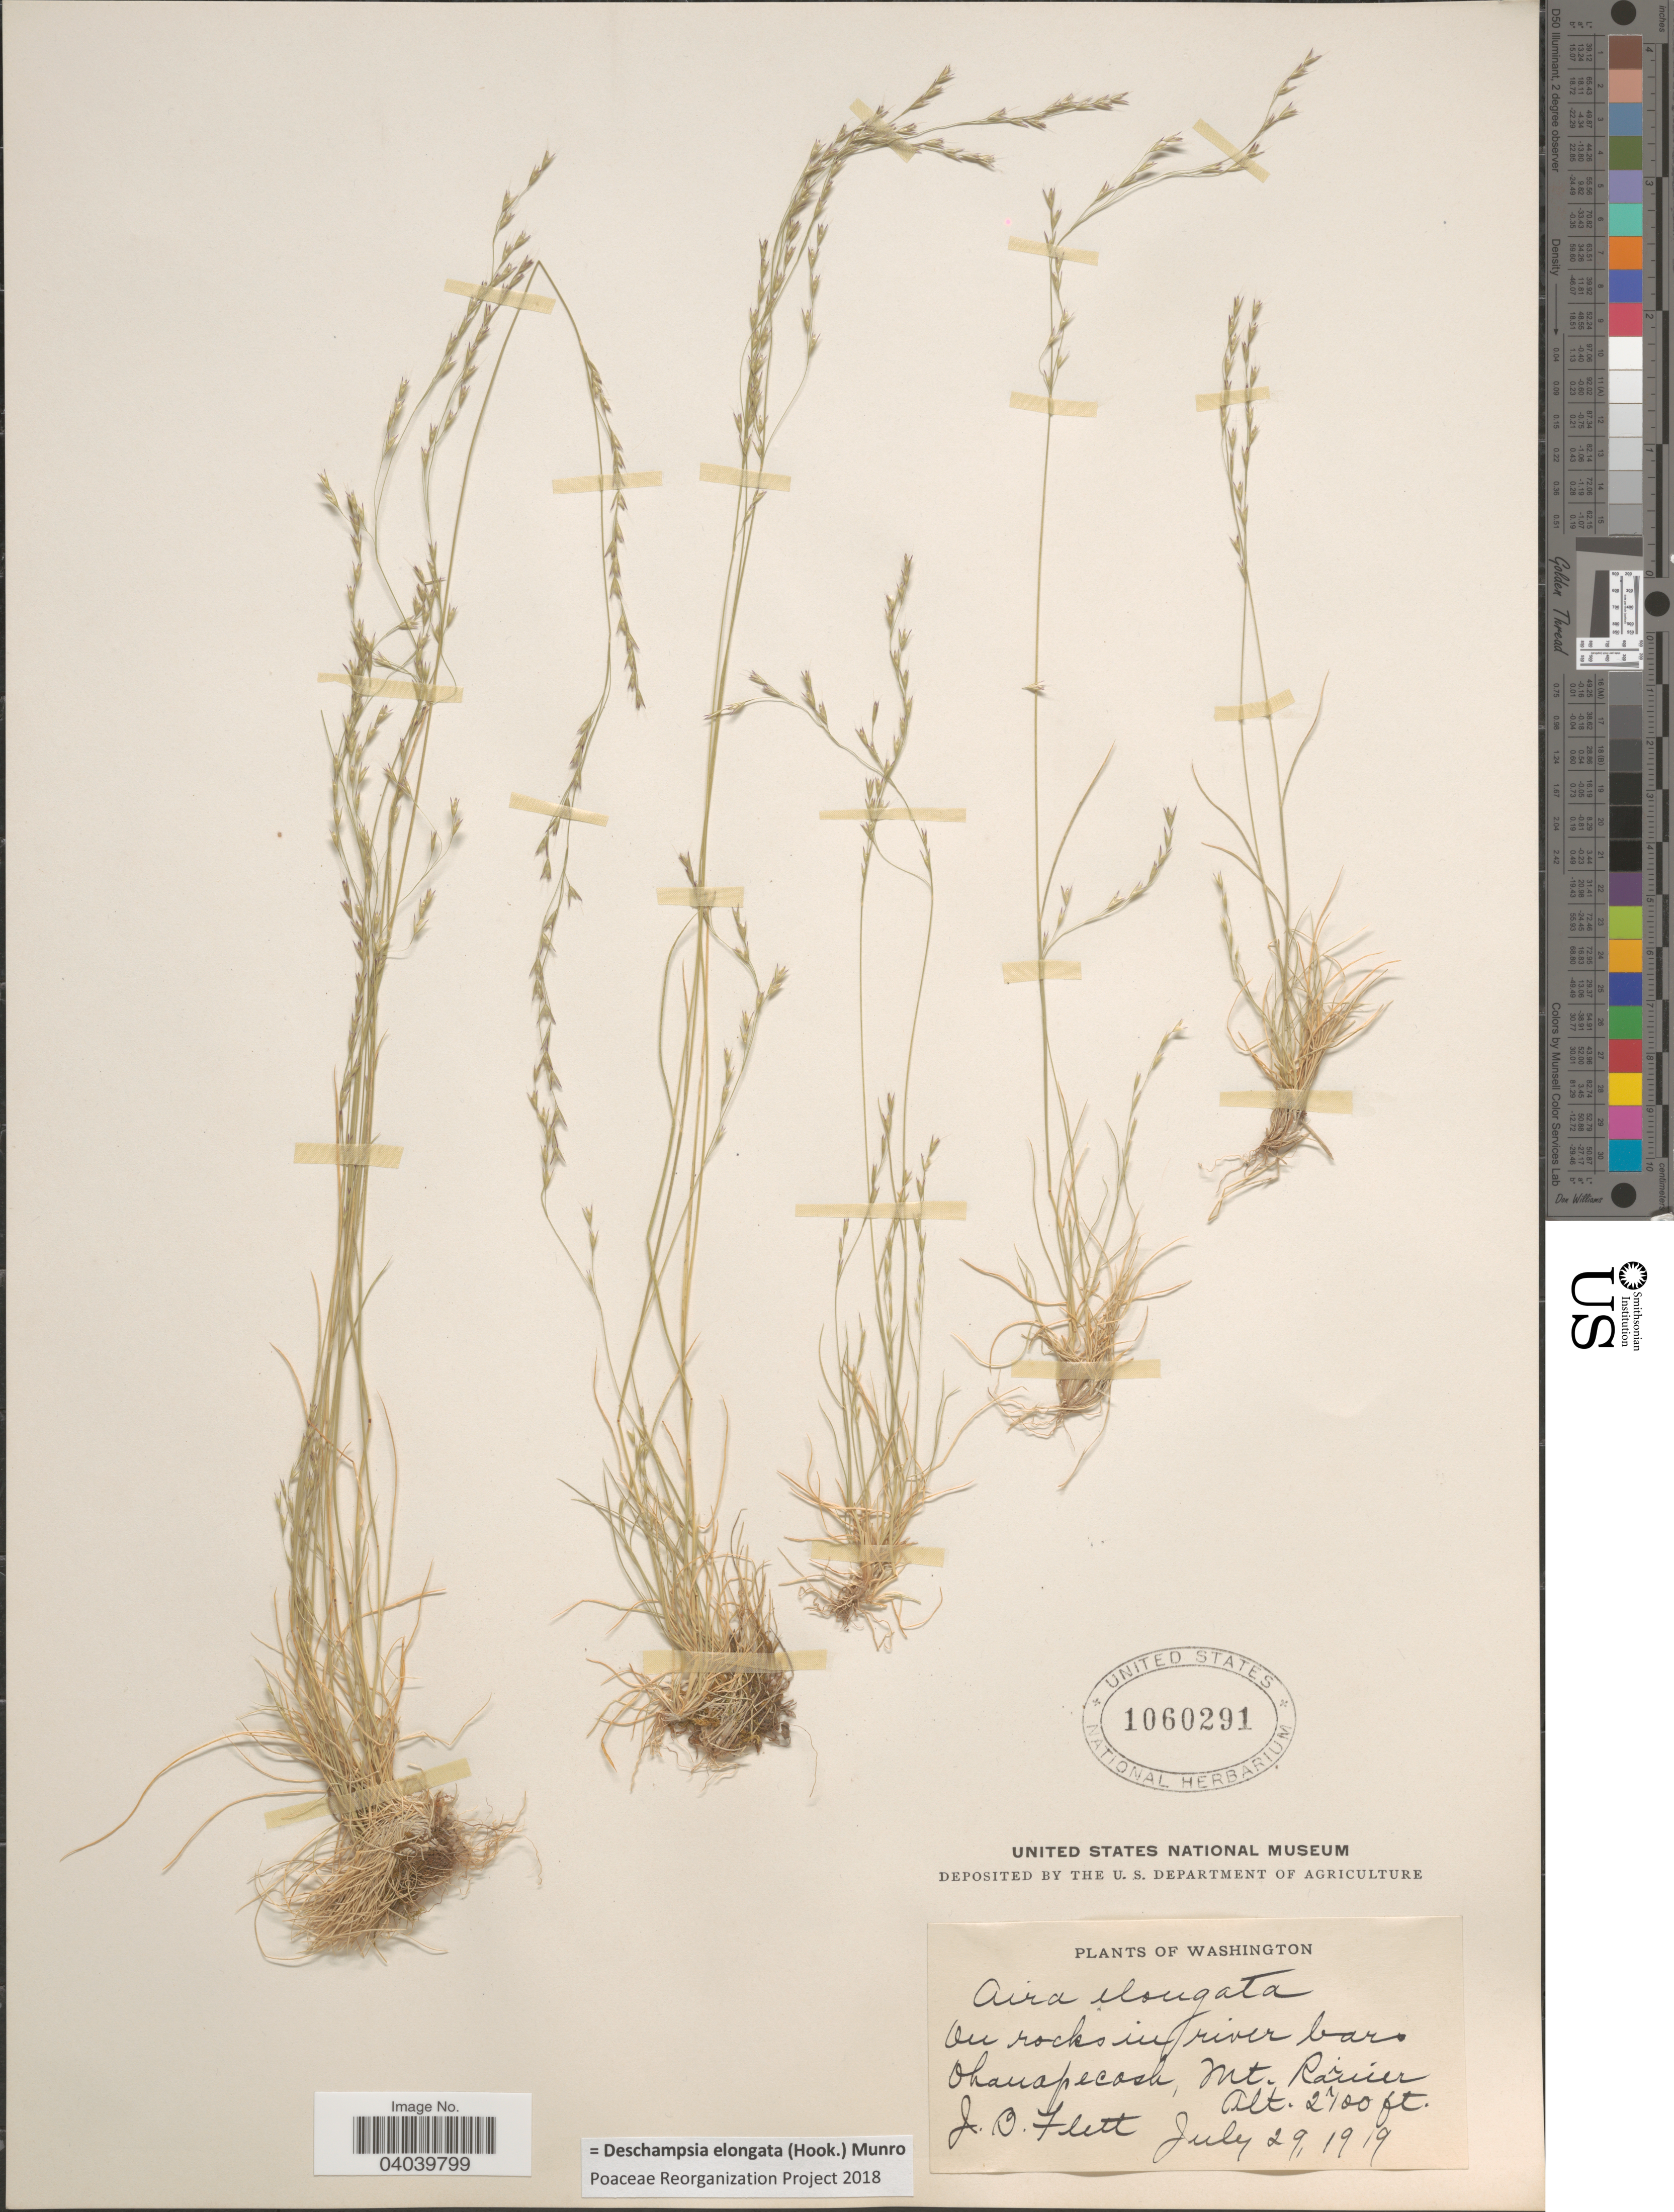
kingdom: Plantae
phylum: Tracheophyta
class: Liliopsida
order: Poales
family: Poaceae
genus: Deschampsia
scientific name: Deschampsia elongata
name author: (Hook.) Munro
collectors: J. Flett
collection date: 1919-07-29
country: United States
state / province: Washington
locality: Ohanapecosh, Mt. Rainier.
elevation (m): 640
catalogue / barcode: US 1060291